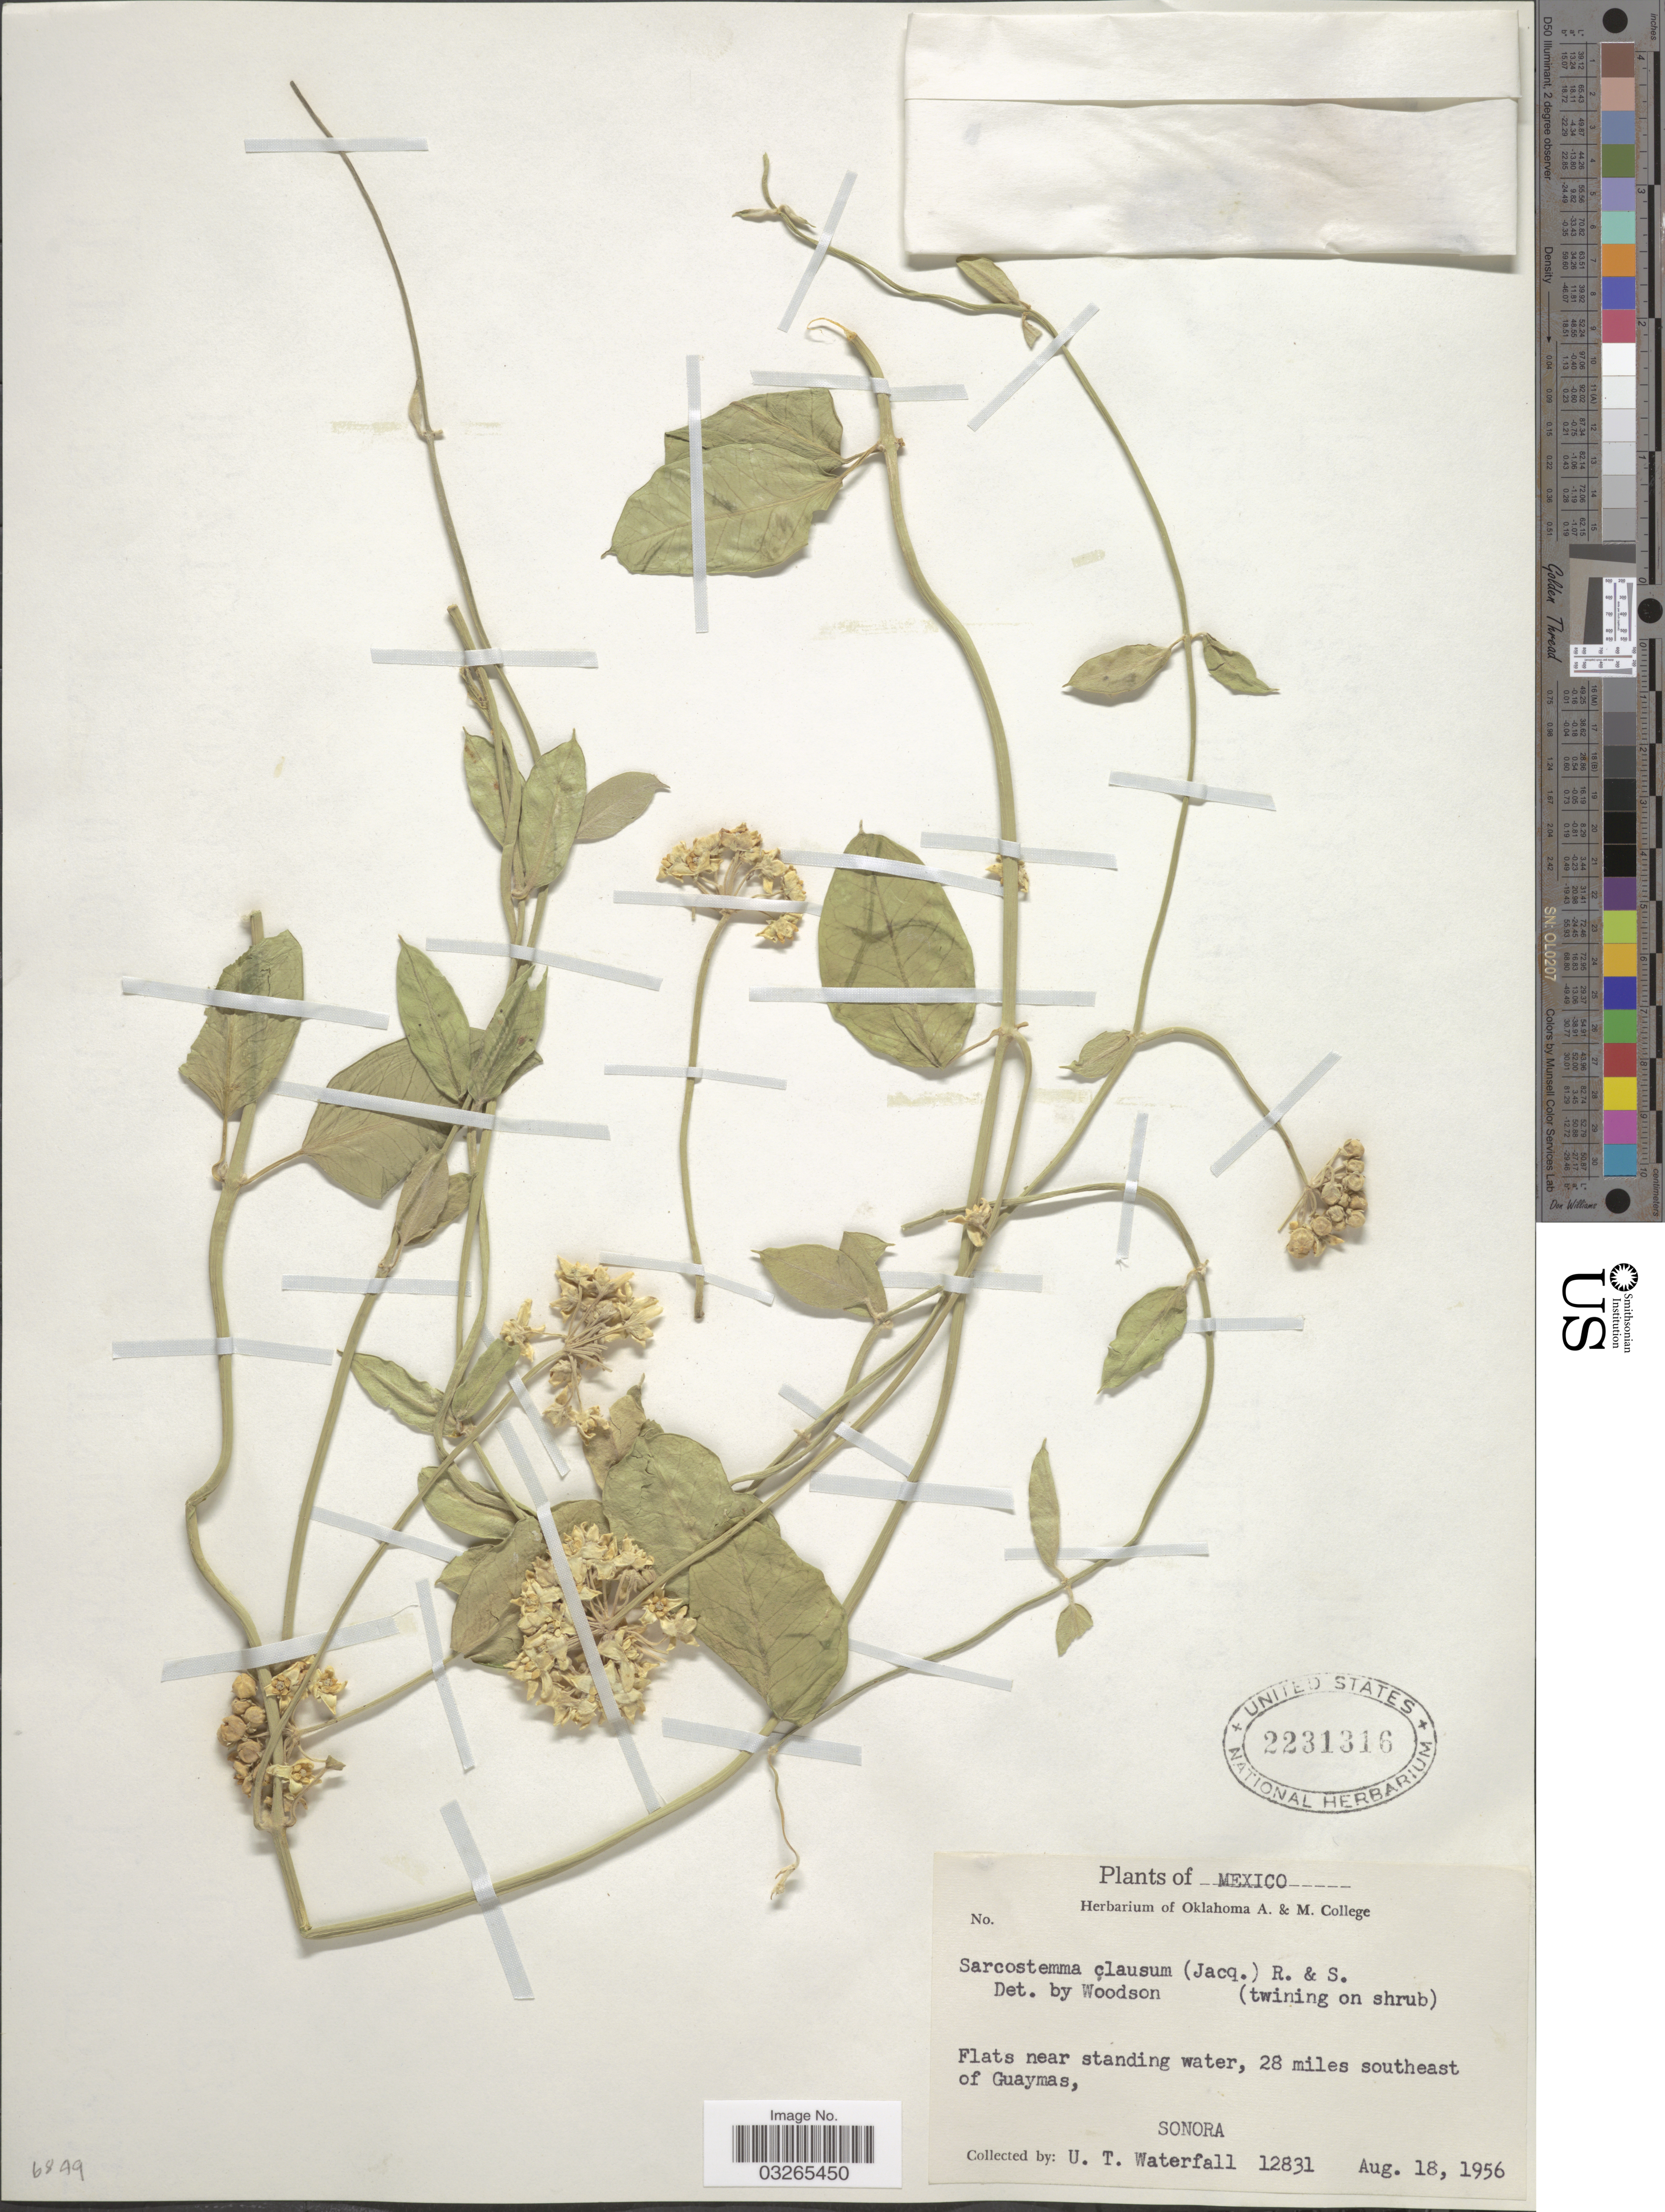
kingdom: Plantae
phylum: Tracheophyta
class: Magnoliopsida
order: Gentianales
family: Apocynaceae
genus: Sarcostemma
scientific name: Sarcostemma clausum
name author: (Jacq.) Schult.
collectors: U. T. Waterfall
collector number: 12831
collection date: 1956-08-18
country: Mexico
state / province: Sonora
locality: Flats near standing water, 28 miles southeast of Guaymas.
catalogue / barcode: US 2231316